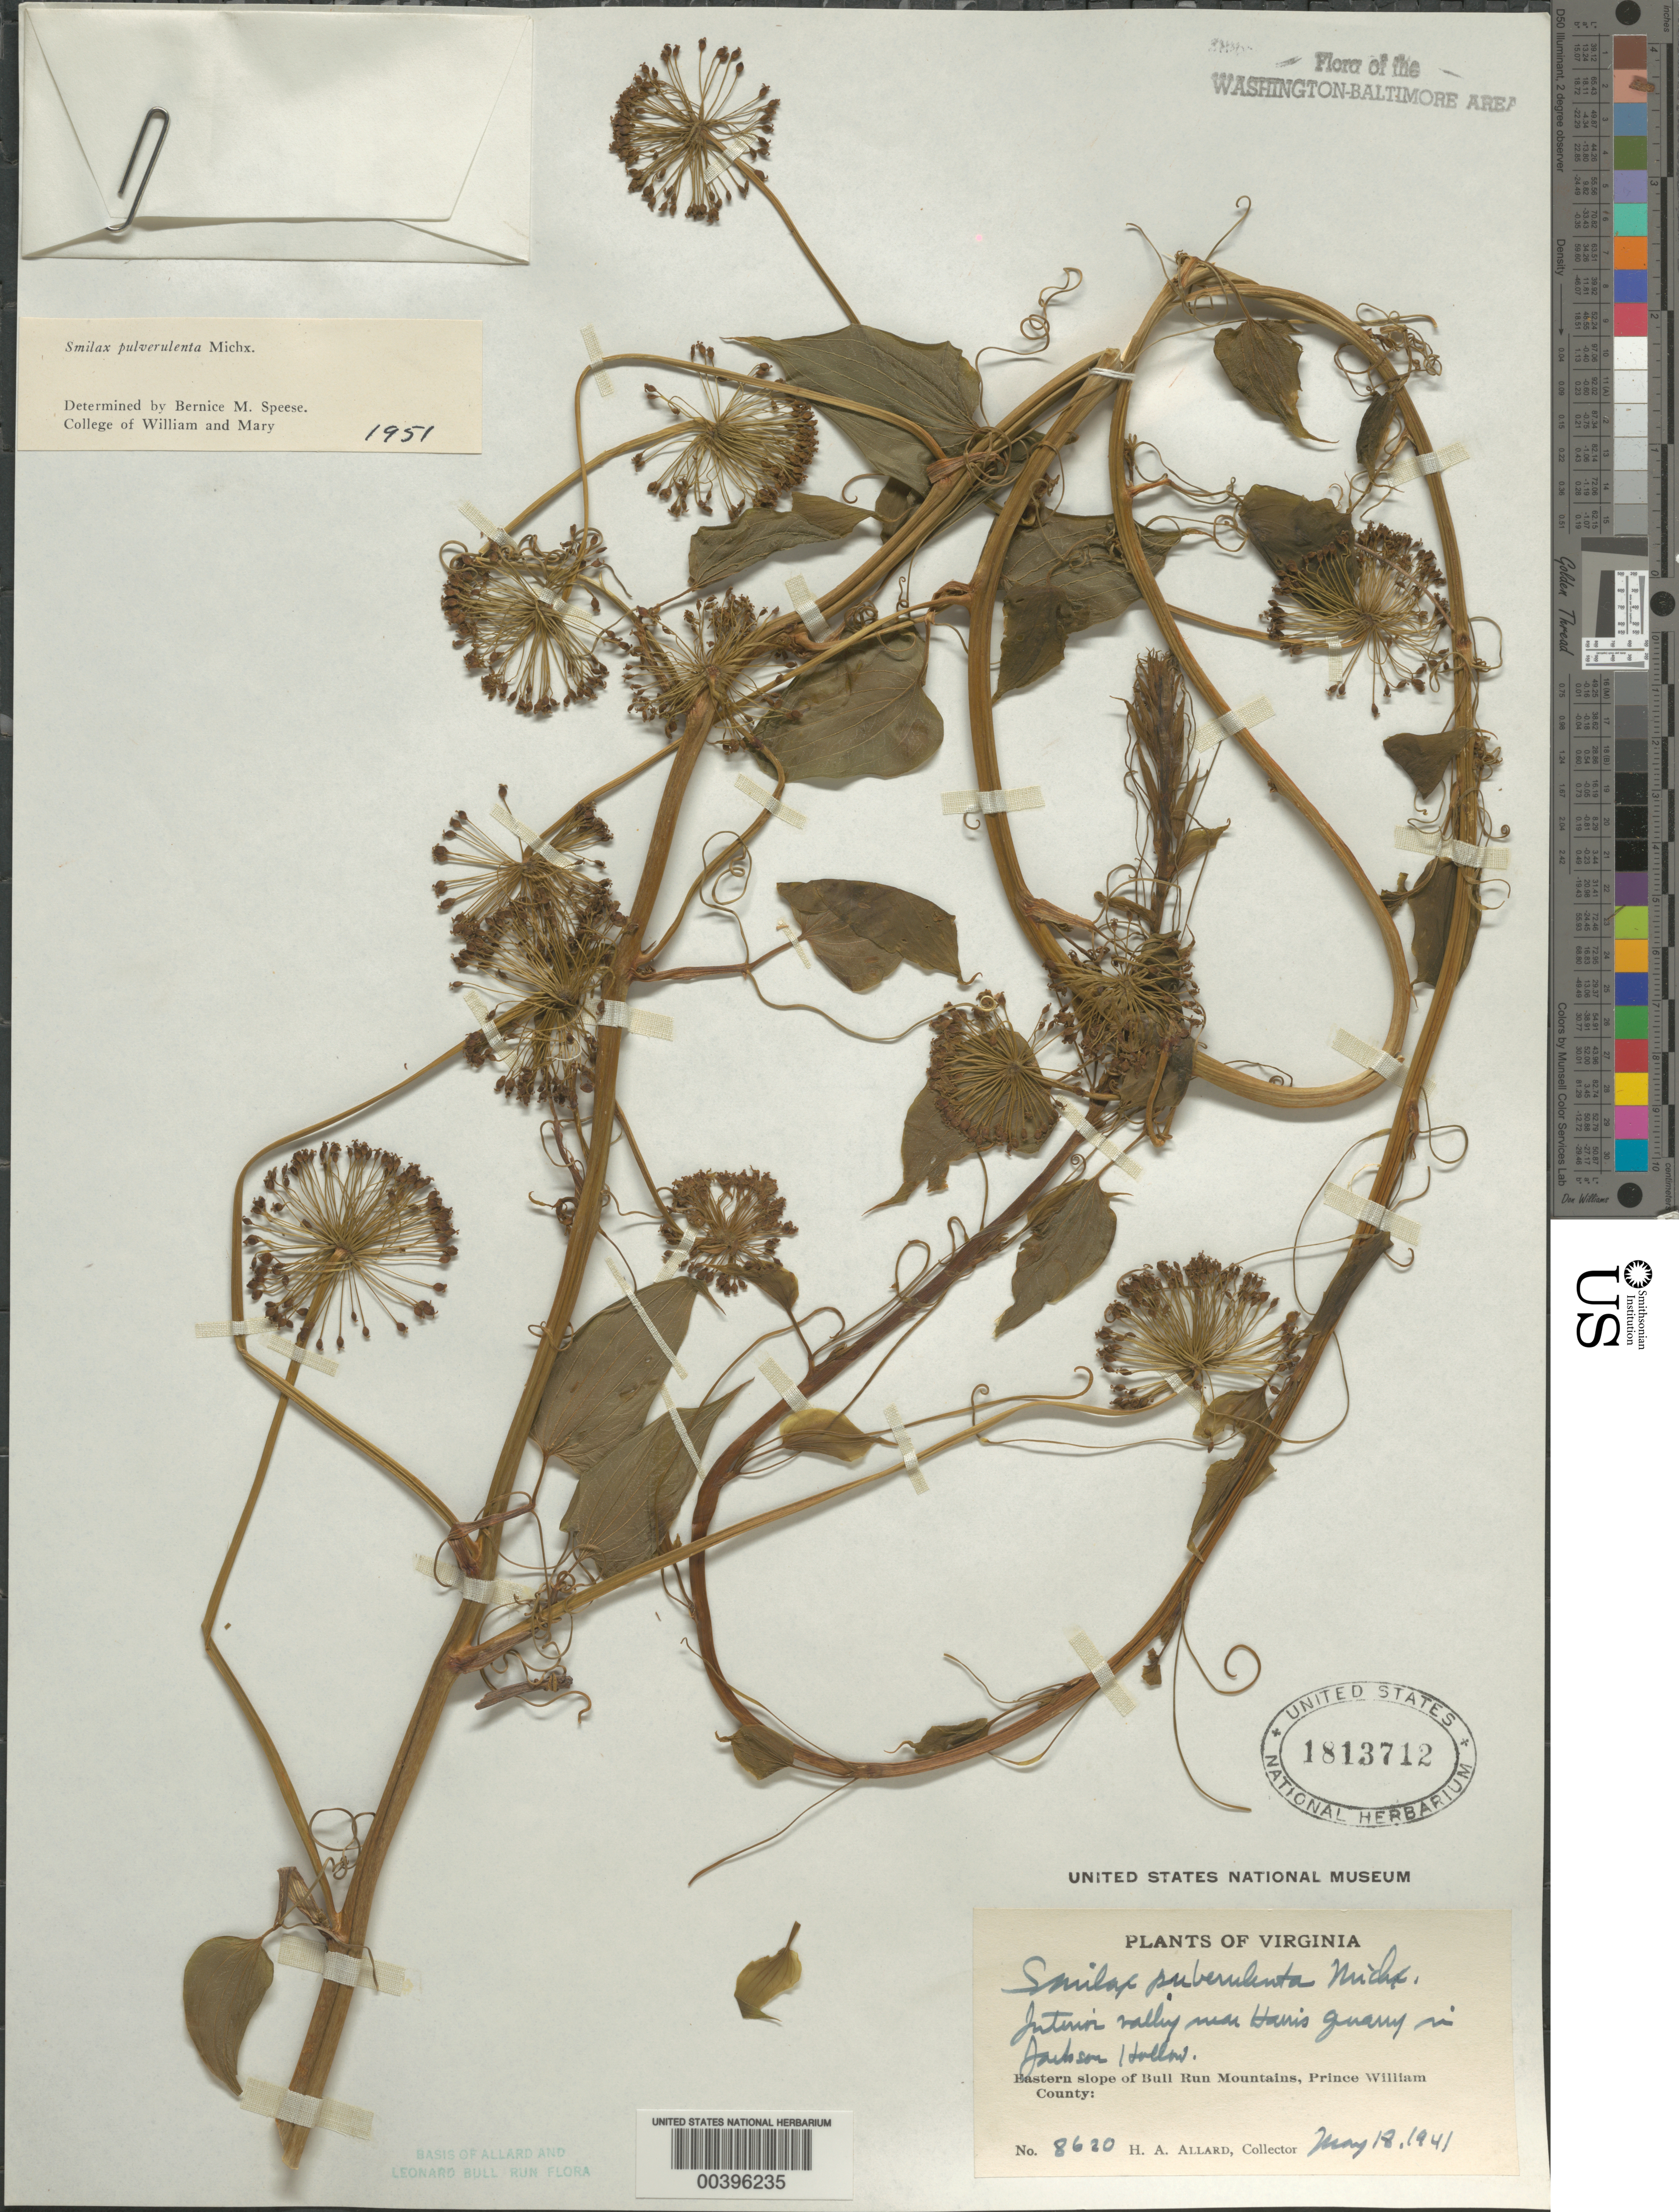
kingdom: Plantae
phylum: Tracheophyta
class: Liliopsida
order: Liliales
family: Smilacaceae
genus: Smilax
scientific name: Smilax pulverulenta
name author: Michx.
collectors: H. A. Allard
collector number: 8620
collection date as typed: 18 May 1941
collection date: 1941-05-18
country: United States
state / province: Virginia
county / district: Prince William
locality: Jackson Hollow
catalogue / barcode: US 1813712